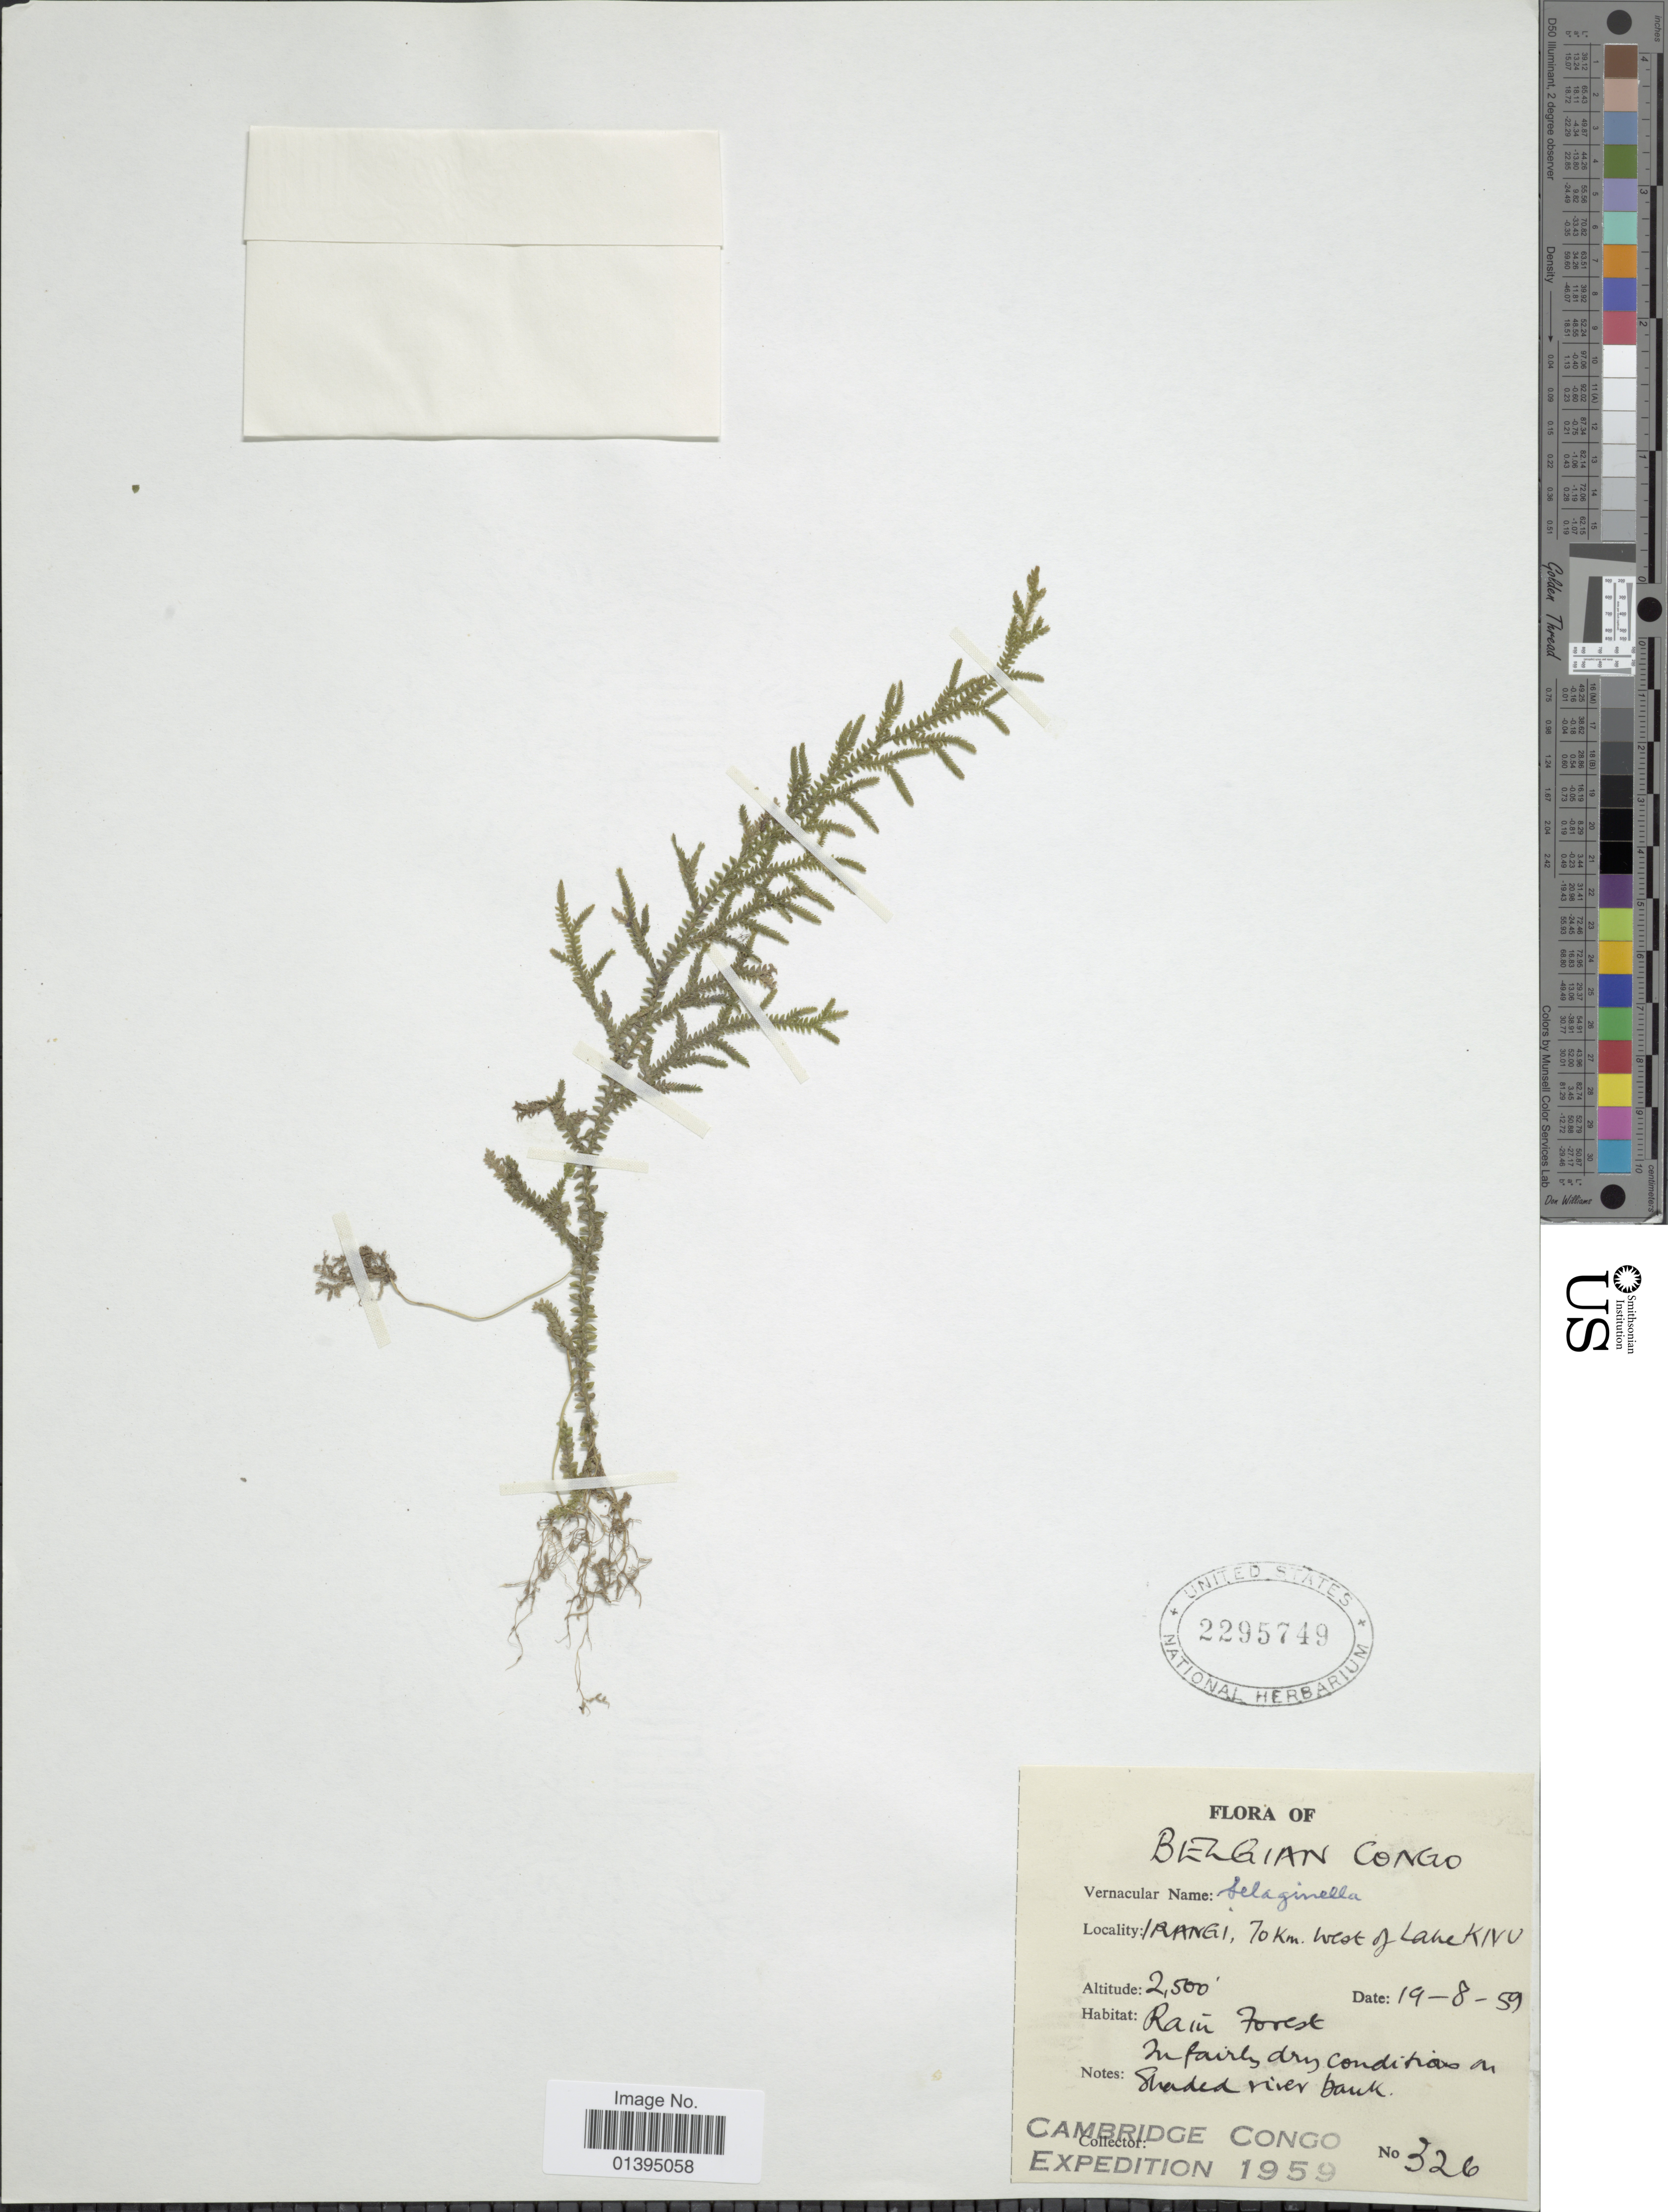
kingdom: Plantae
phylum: Tracheophyta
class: Lycopodiopsida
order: Selaginellales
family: Selaginellaceae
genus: Selaginella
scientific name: Selaginella sp.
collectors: Cambridge Congo Expedition 1959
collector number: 326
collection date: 1959-08-19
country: Congo, Democratic Republic of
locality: Irangi, 70 km W of Lake Kivu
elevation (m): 762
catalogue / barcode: US 2295749